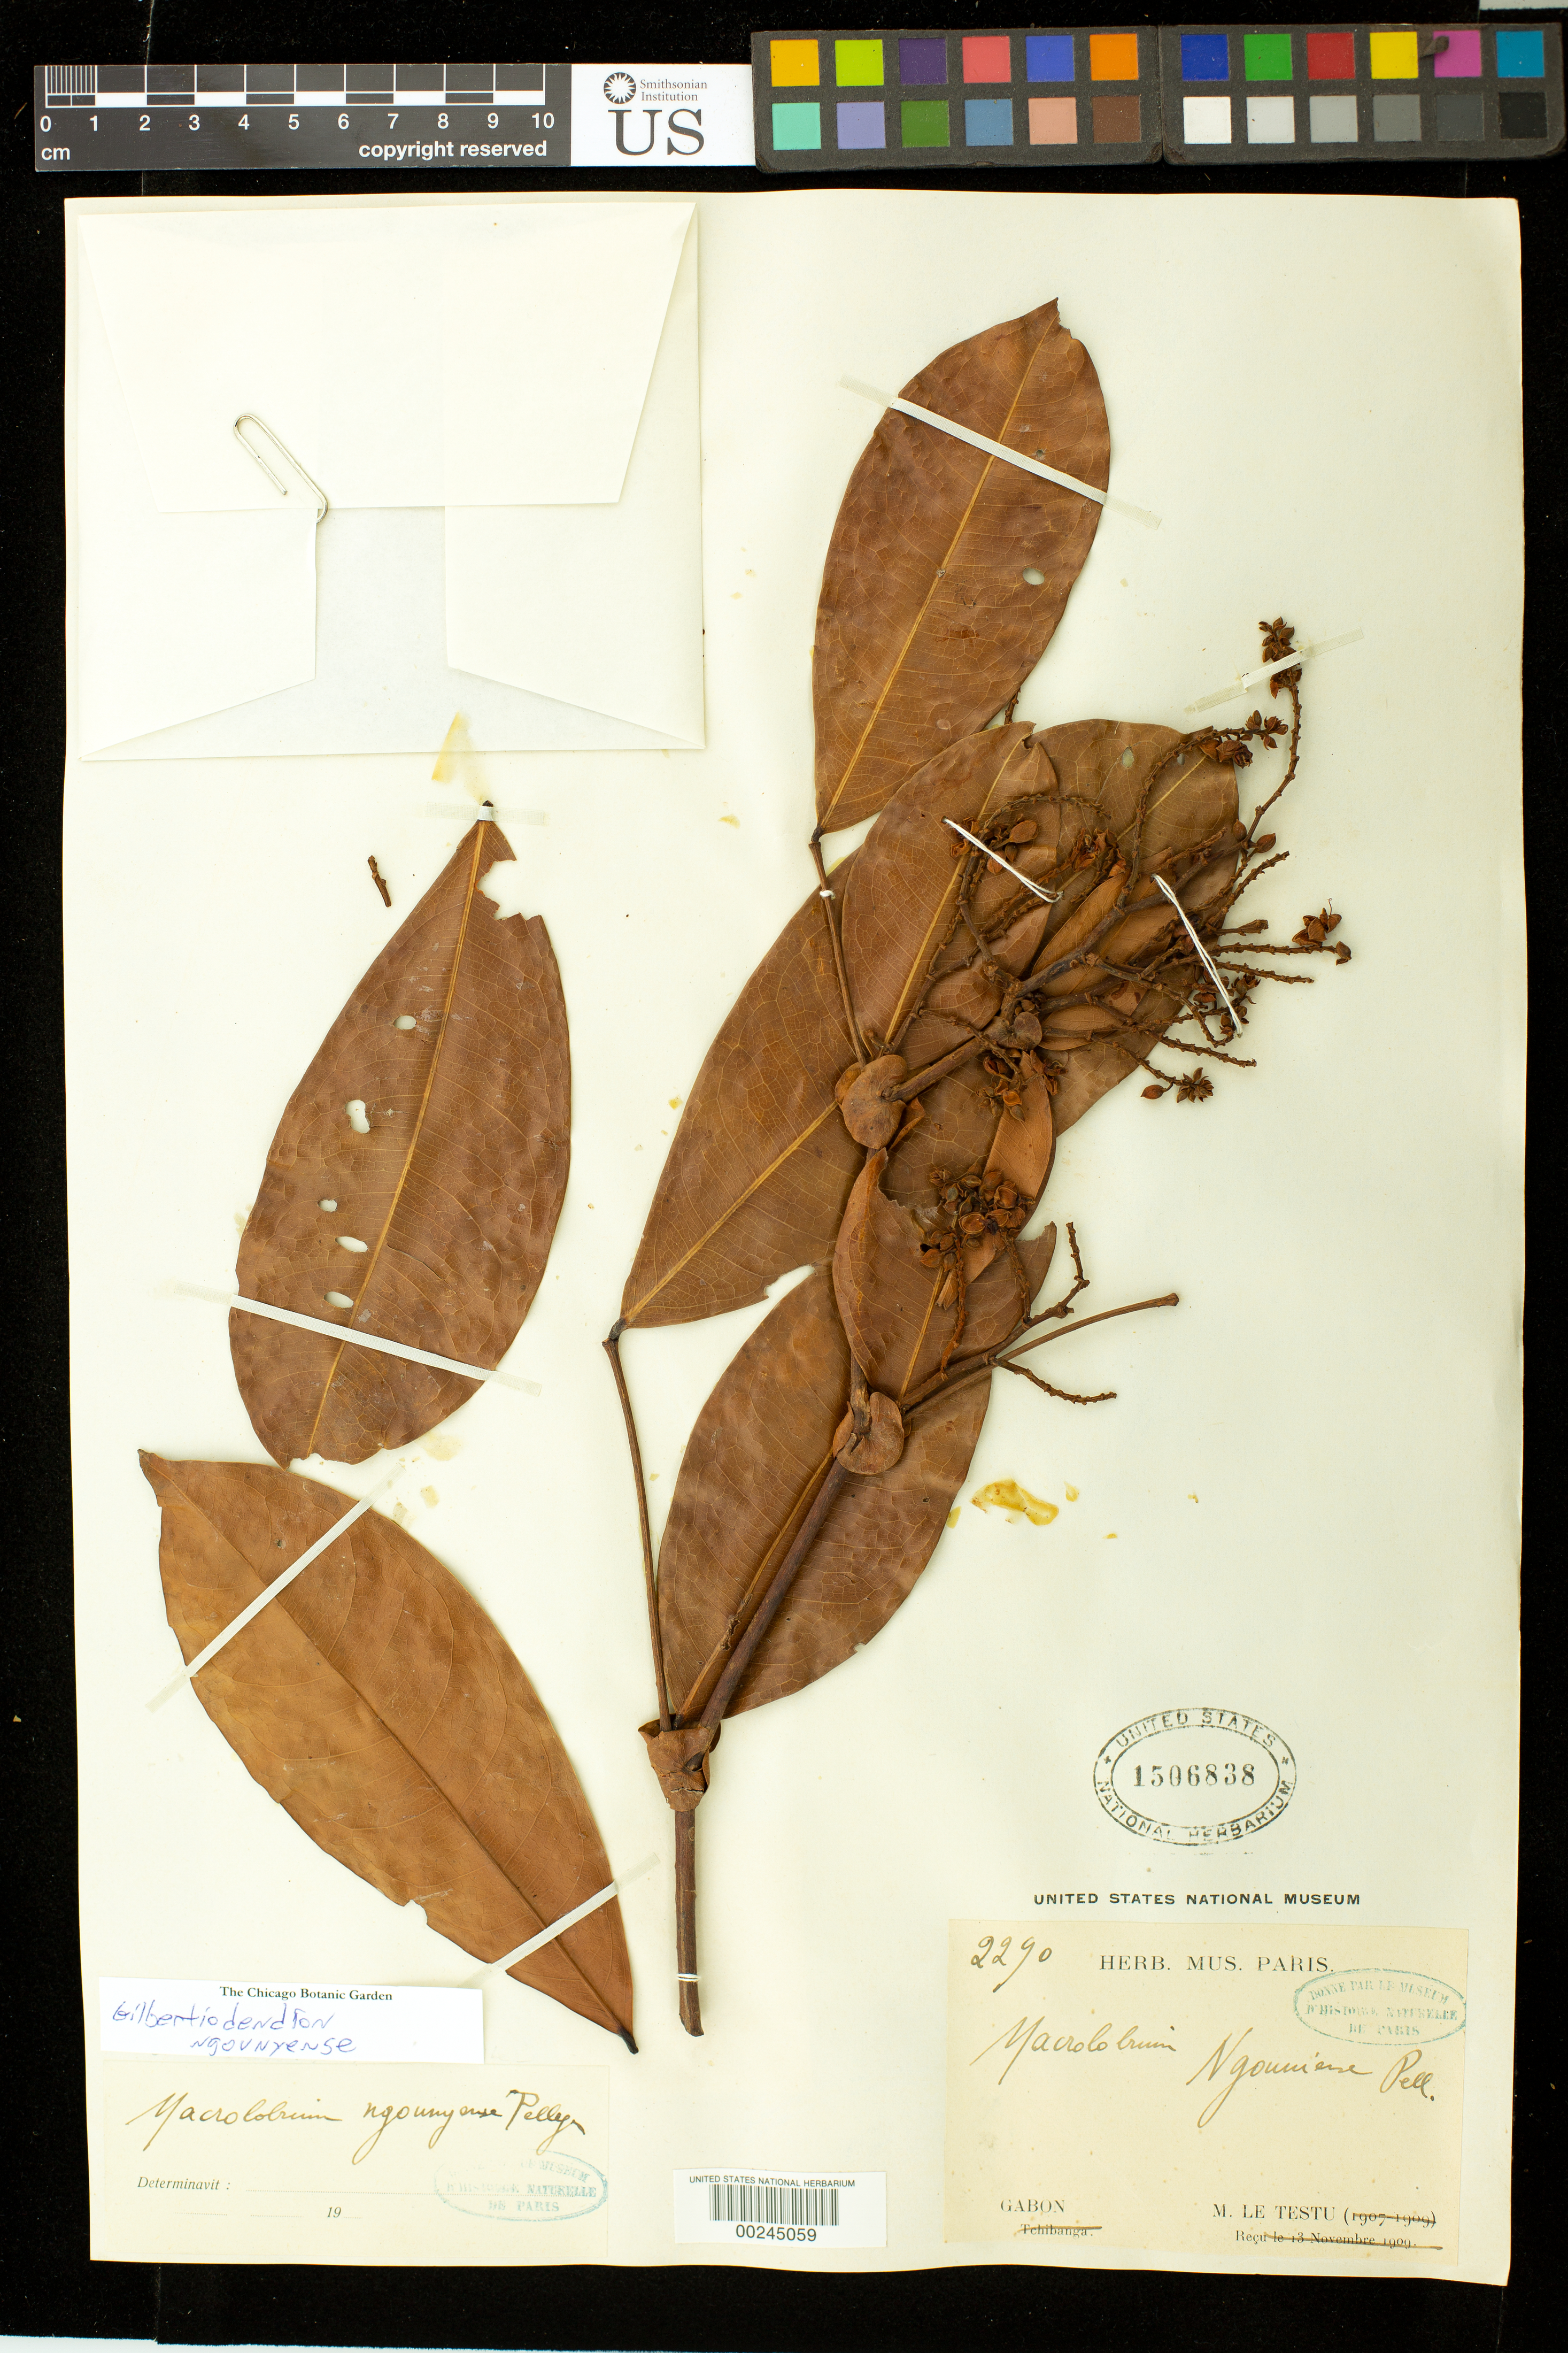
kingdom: Plantae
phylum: Tracheophyta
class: Magnoliopsida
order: Fabales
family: Fabaceae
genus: Macrolobium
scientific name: Macrolobium ngoumiense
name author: Pellegr.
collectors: M. Le Testu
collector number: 2290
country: Gabon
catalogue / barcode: US 1506838